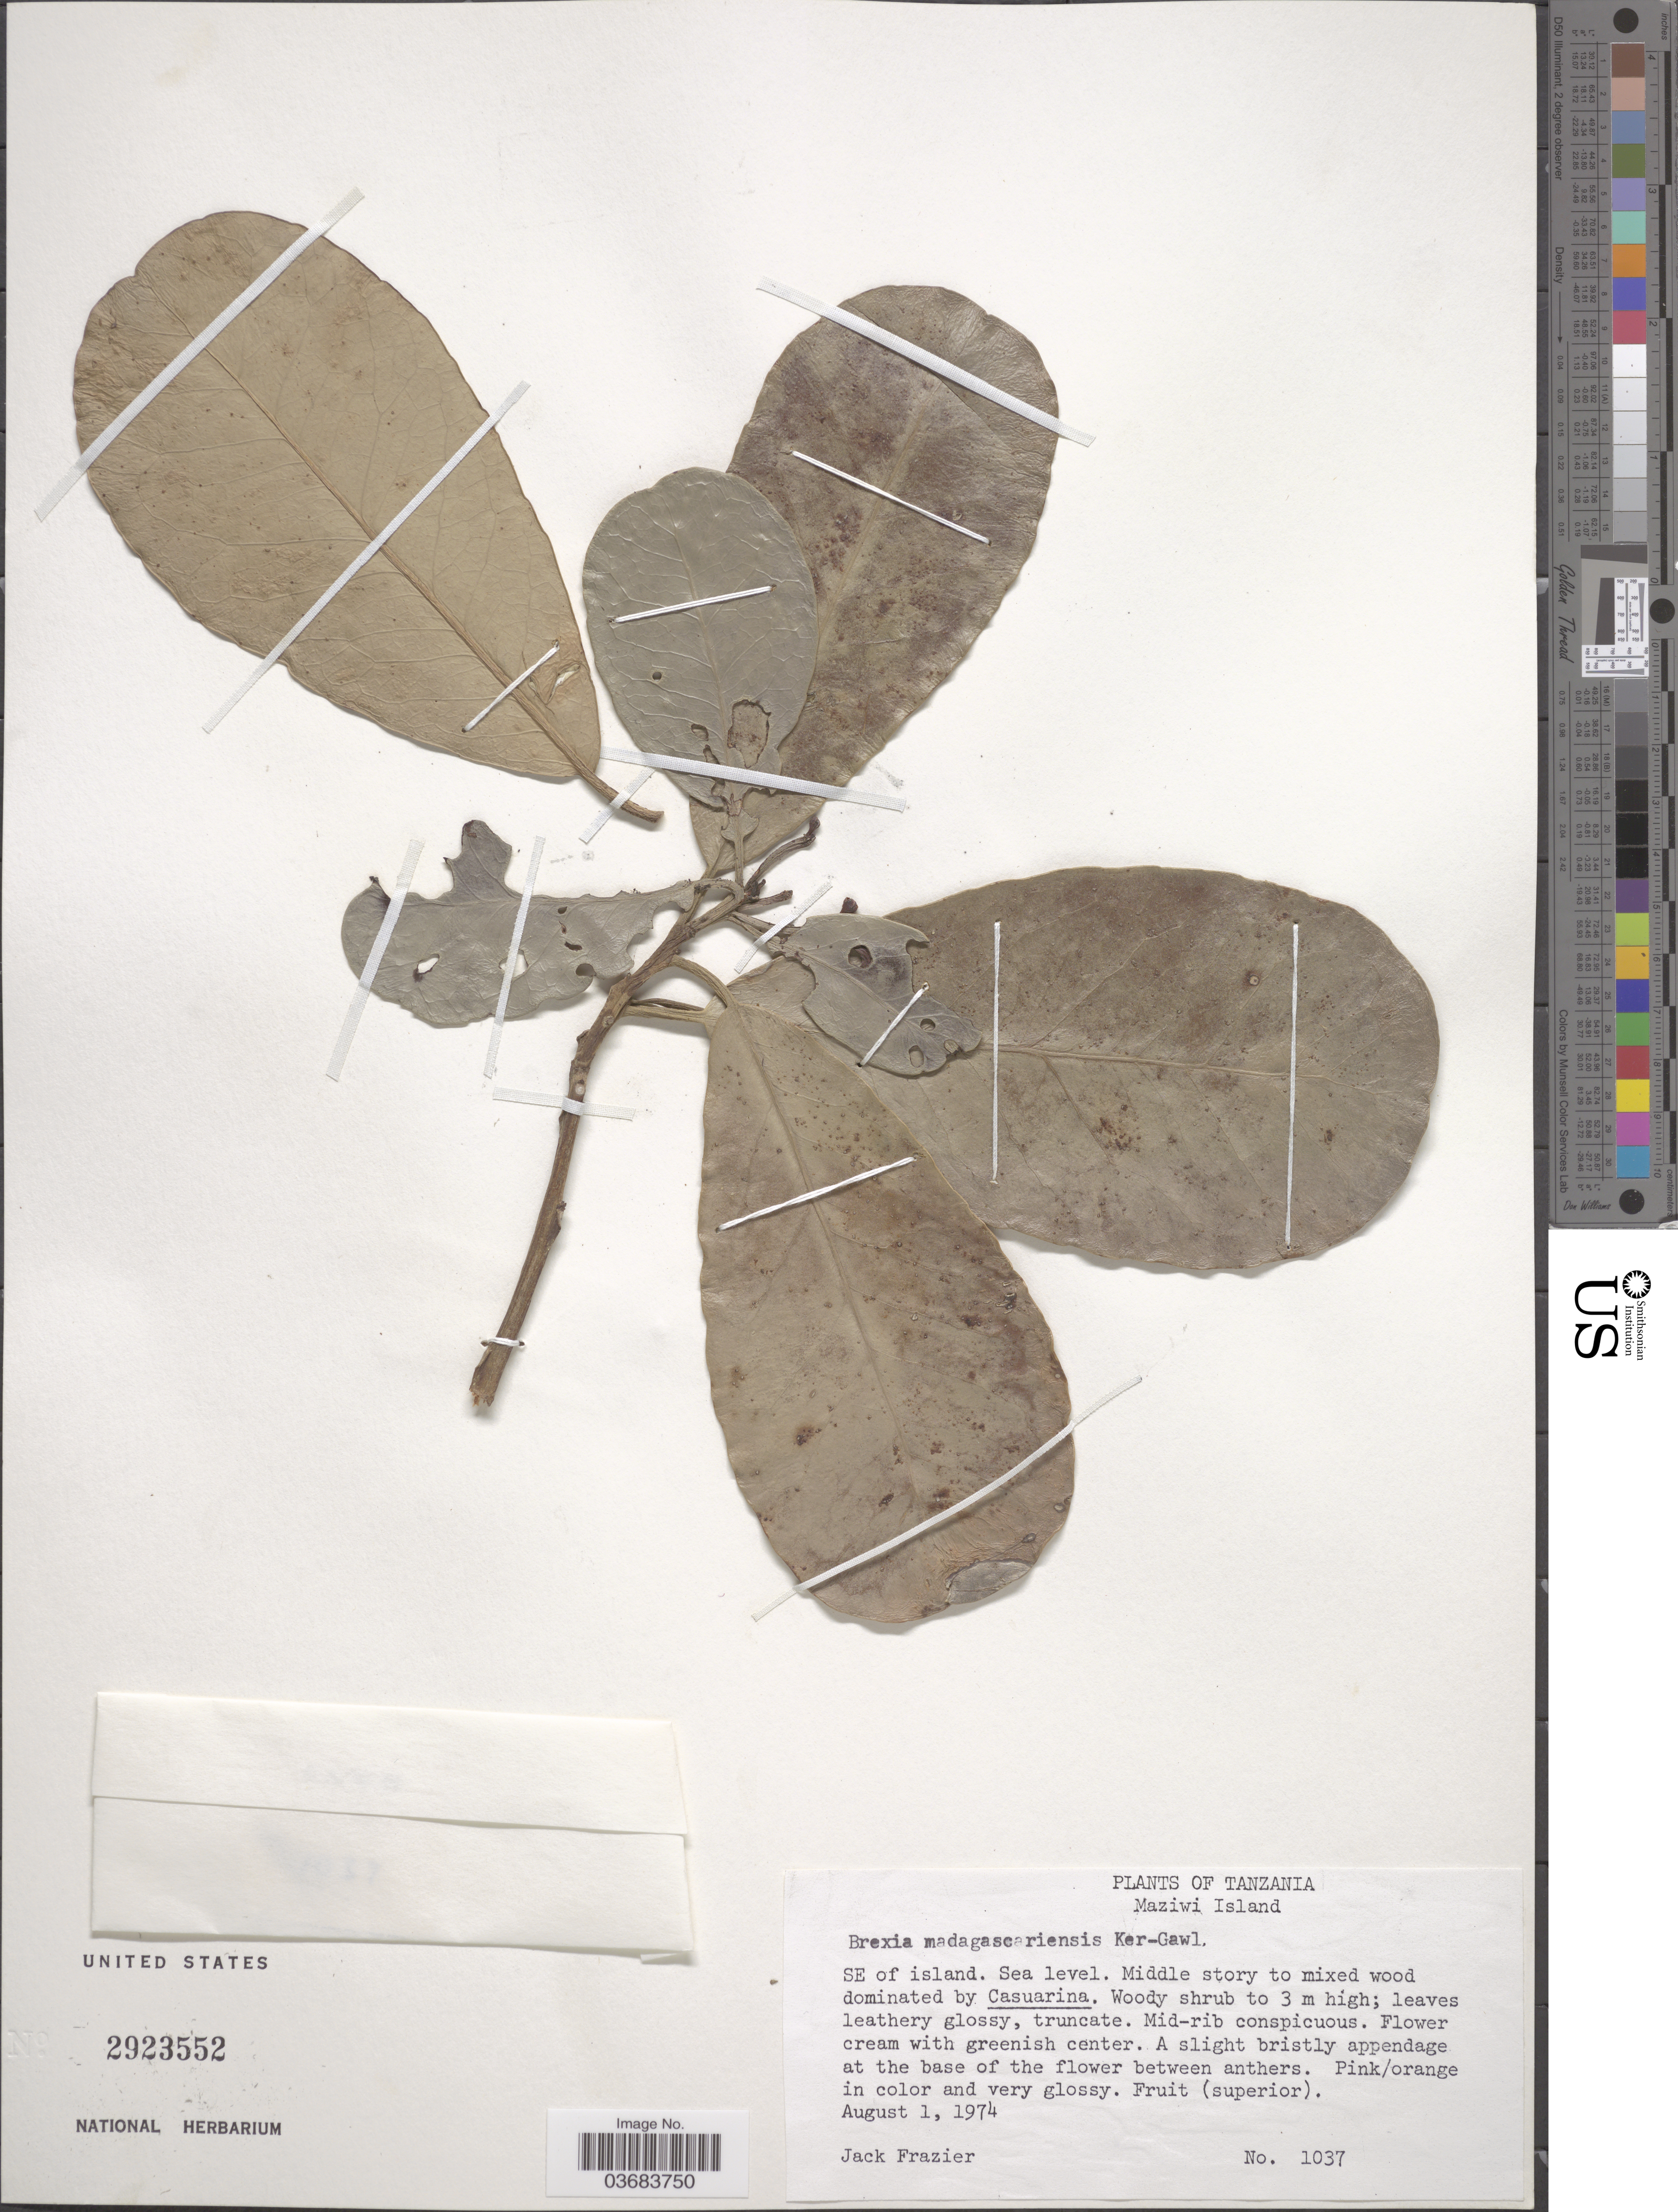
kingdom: Plantae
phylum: Tracheophyta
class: Magnoliopsida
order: Celastrales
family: Celastraceae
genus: Brexia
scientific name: Brexia madagascariensis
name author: (Lam.) Ker Gawl.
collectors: J. Frazier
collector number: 1037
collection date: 1974-08-01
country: Tanzania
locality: Maziwi Island. SE of island.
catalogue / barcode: US 2923552